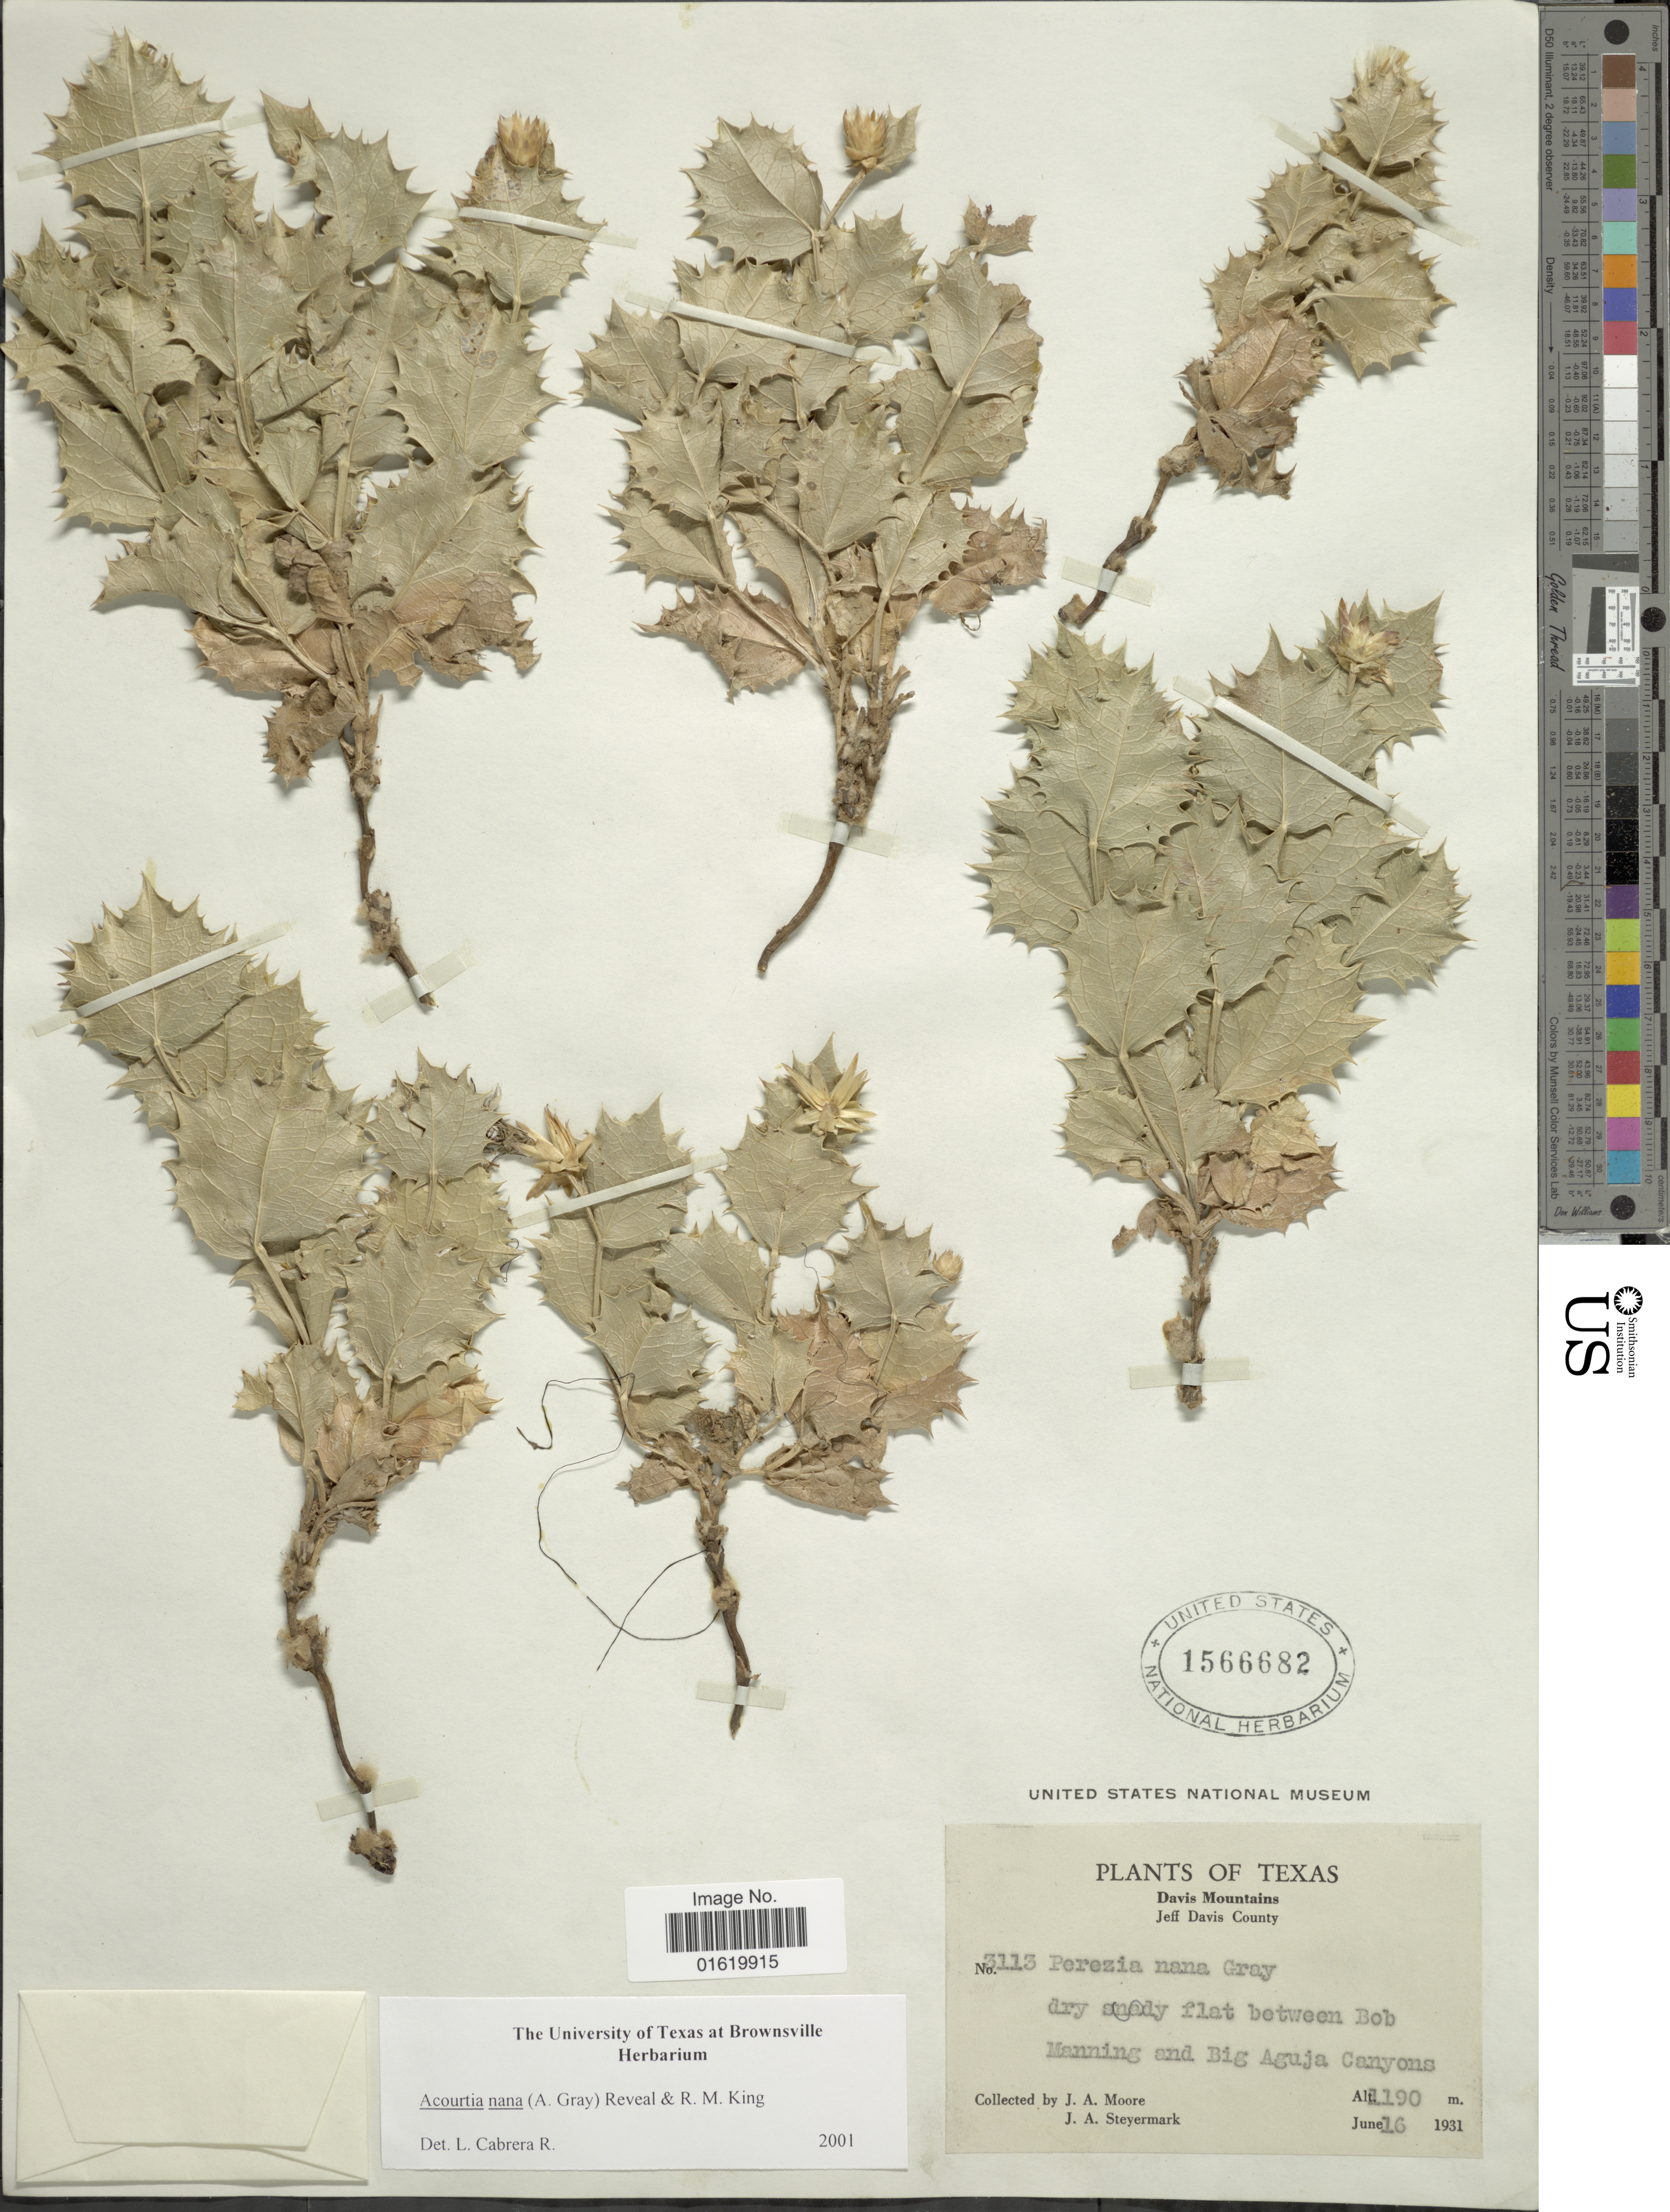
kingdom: Plantae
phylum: Tracheophyta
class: Magnoliopsida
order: Asterales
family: Asteraceae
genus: Acourtia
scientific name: Acourtia nana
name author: (A. Gray) Reveal & R.M. King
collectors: J. A. Moore & J. Steyermark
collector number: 3113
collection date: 1931-06-16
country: United States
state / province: Texas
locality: Davis Mountains. Jeff Davis County. Dry flat between Bob Manning and Big Aguja Canyons.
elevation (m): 1190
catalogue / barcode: US 1566682